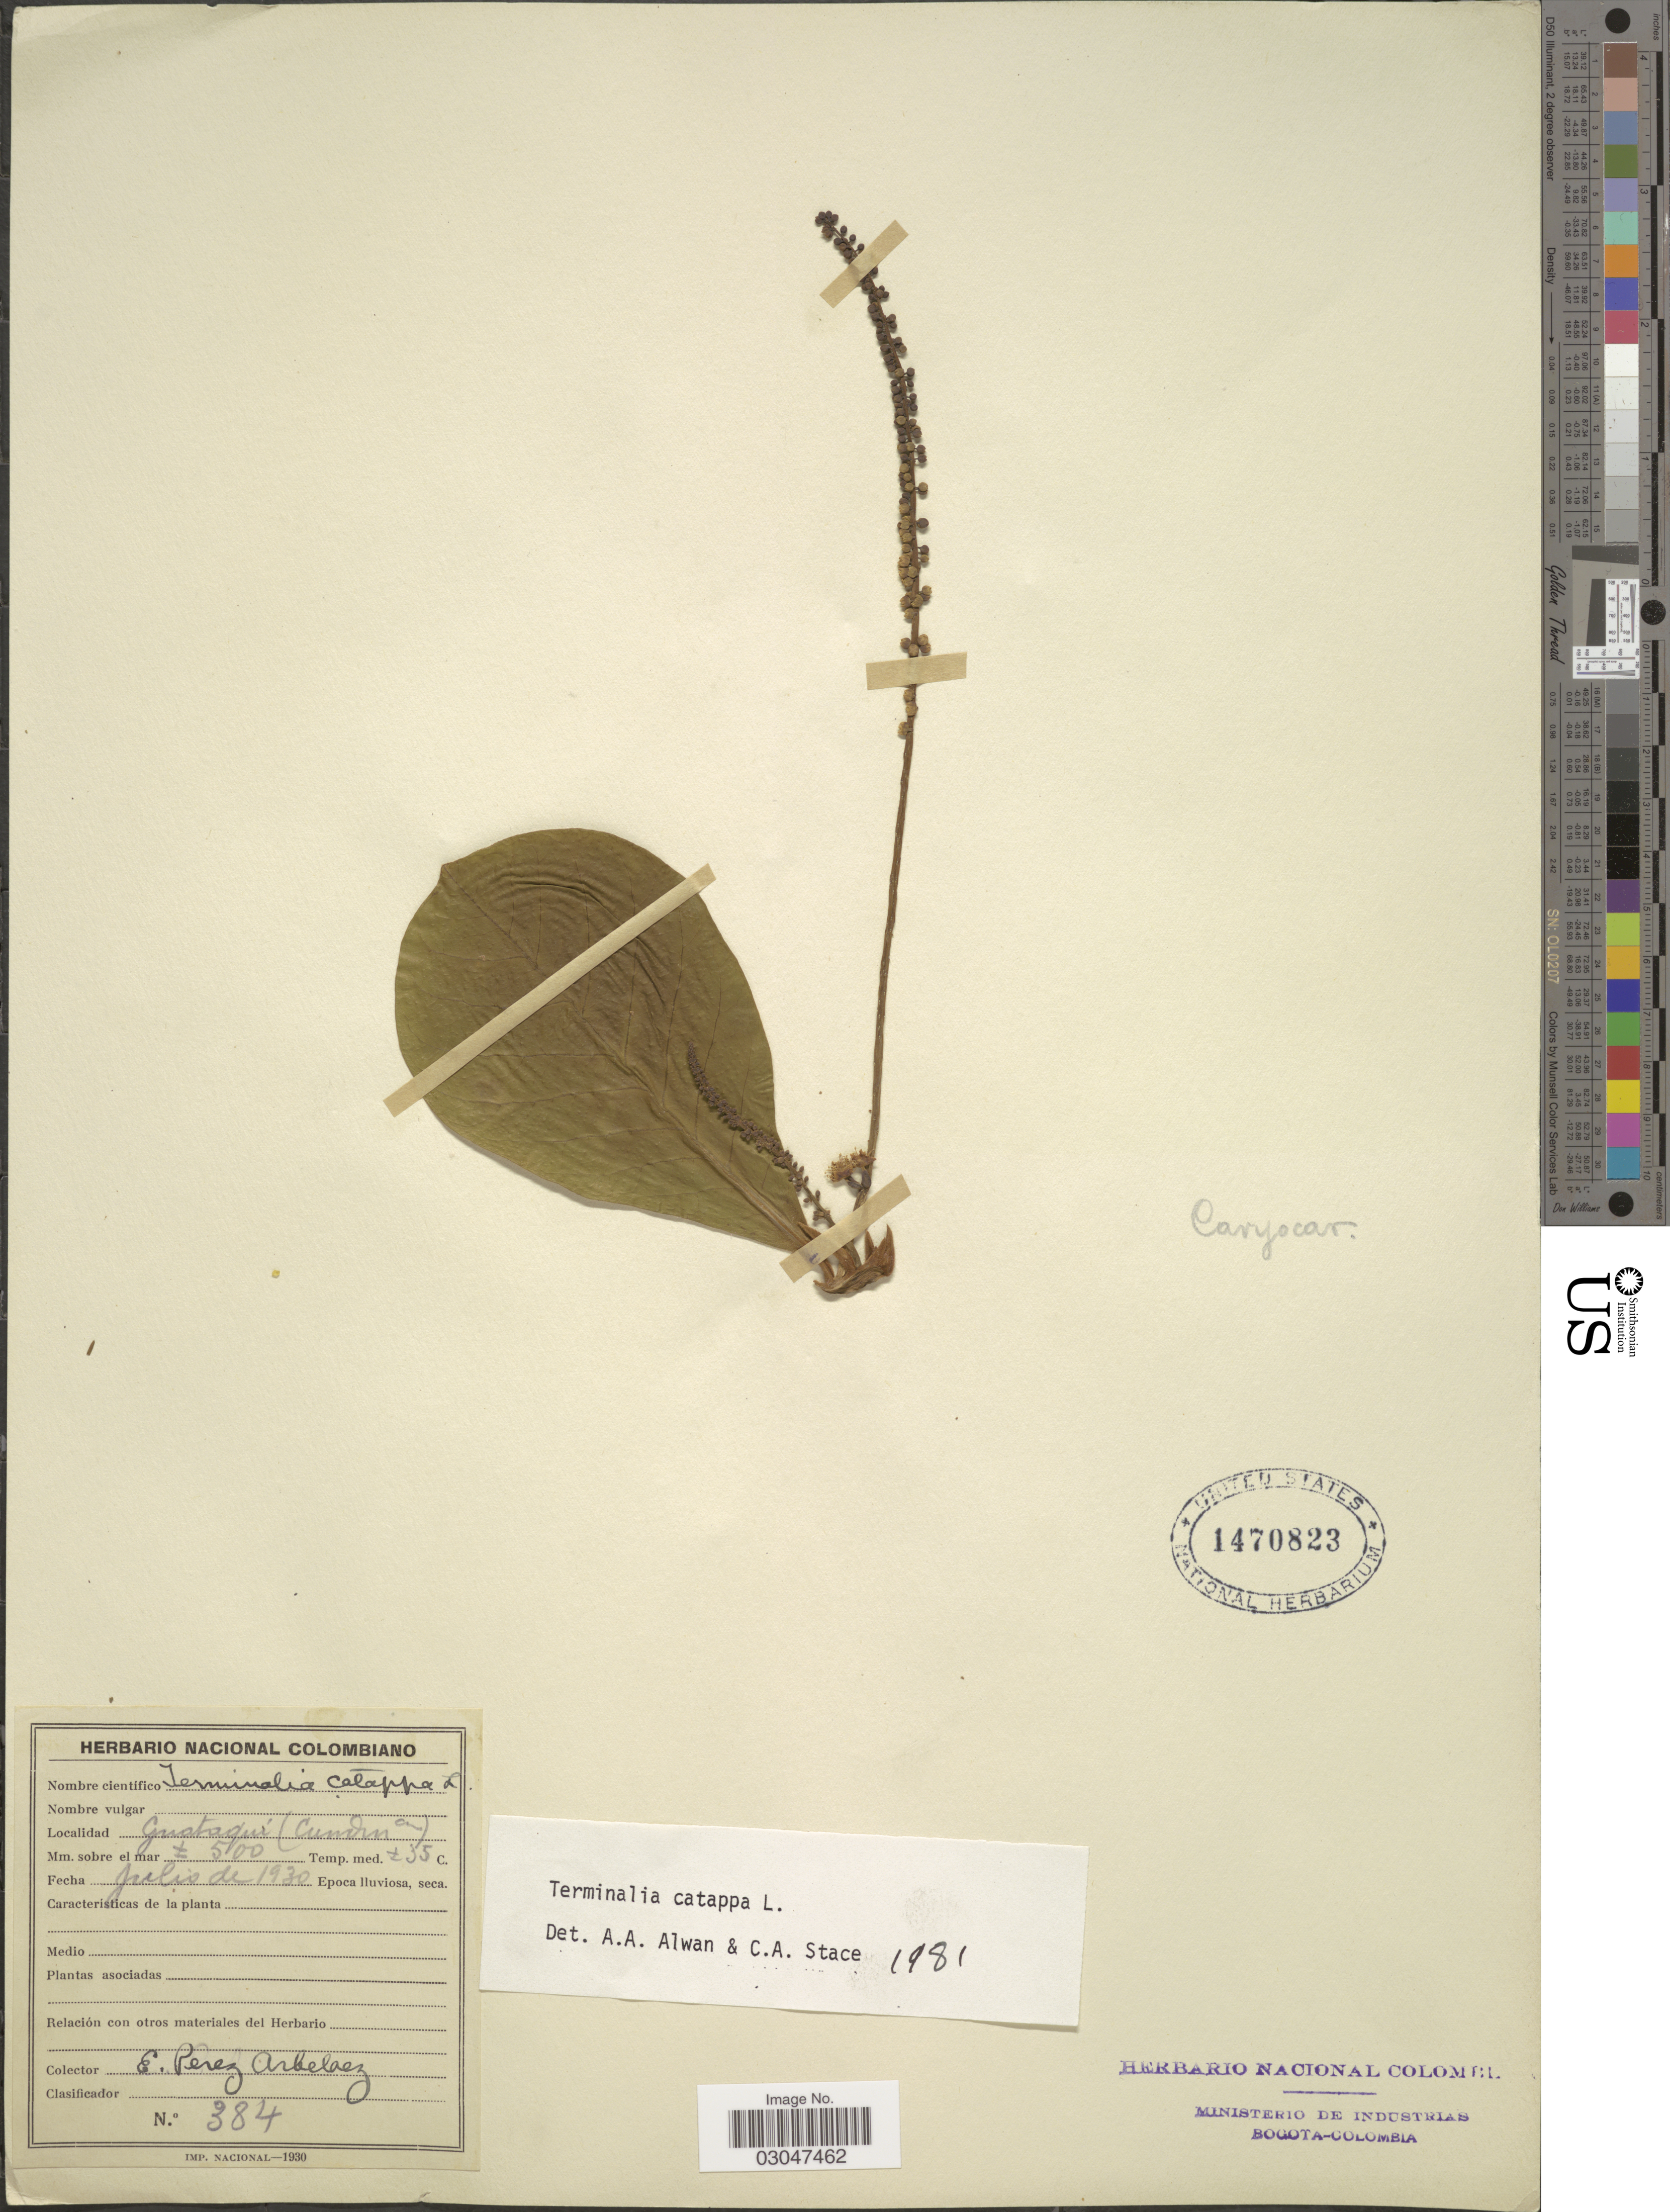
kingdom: Plantae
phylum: Tracheophyta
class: Magnoliopsida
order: Myrtales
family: Combretaceae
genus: Terminalia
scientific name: Terminalia catappa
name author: L.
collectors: E. Pérez Arbeláez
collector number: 384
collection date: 1930-07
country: Colombia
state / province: Cundinamarca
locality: Guataquí.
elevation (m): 500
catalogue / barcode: US 1470823